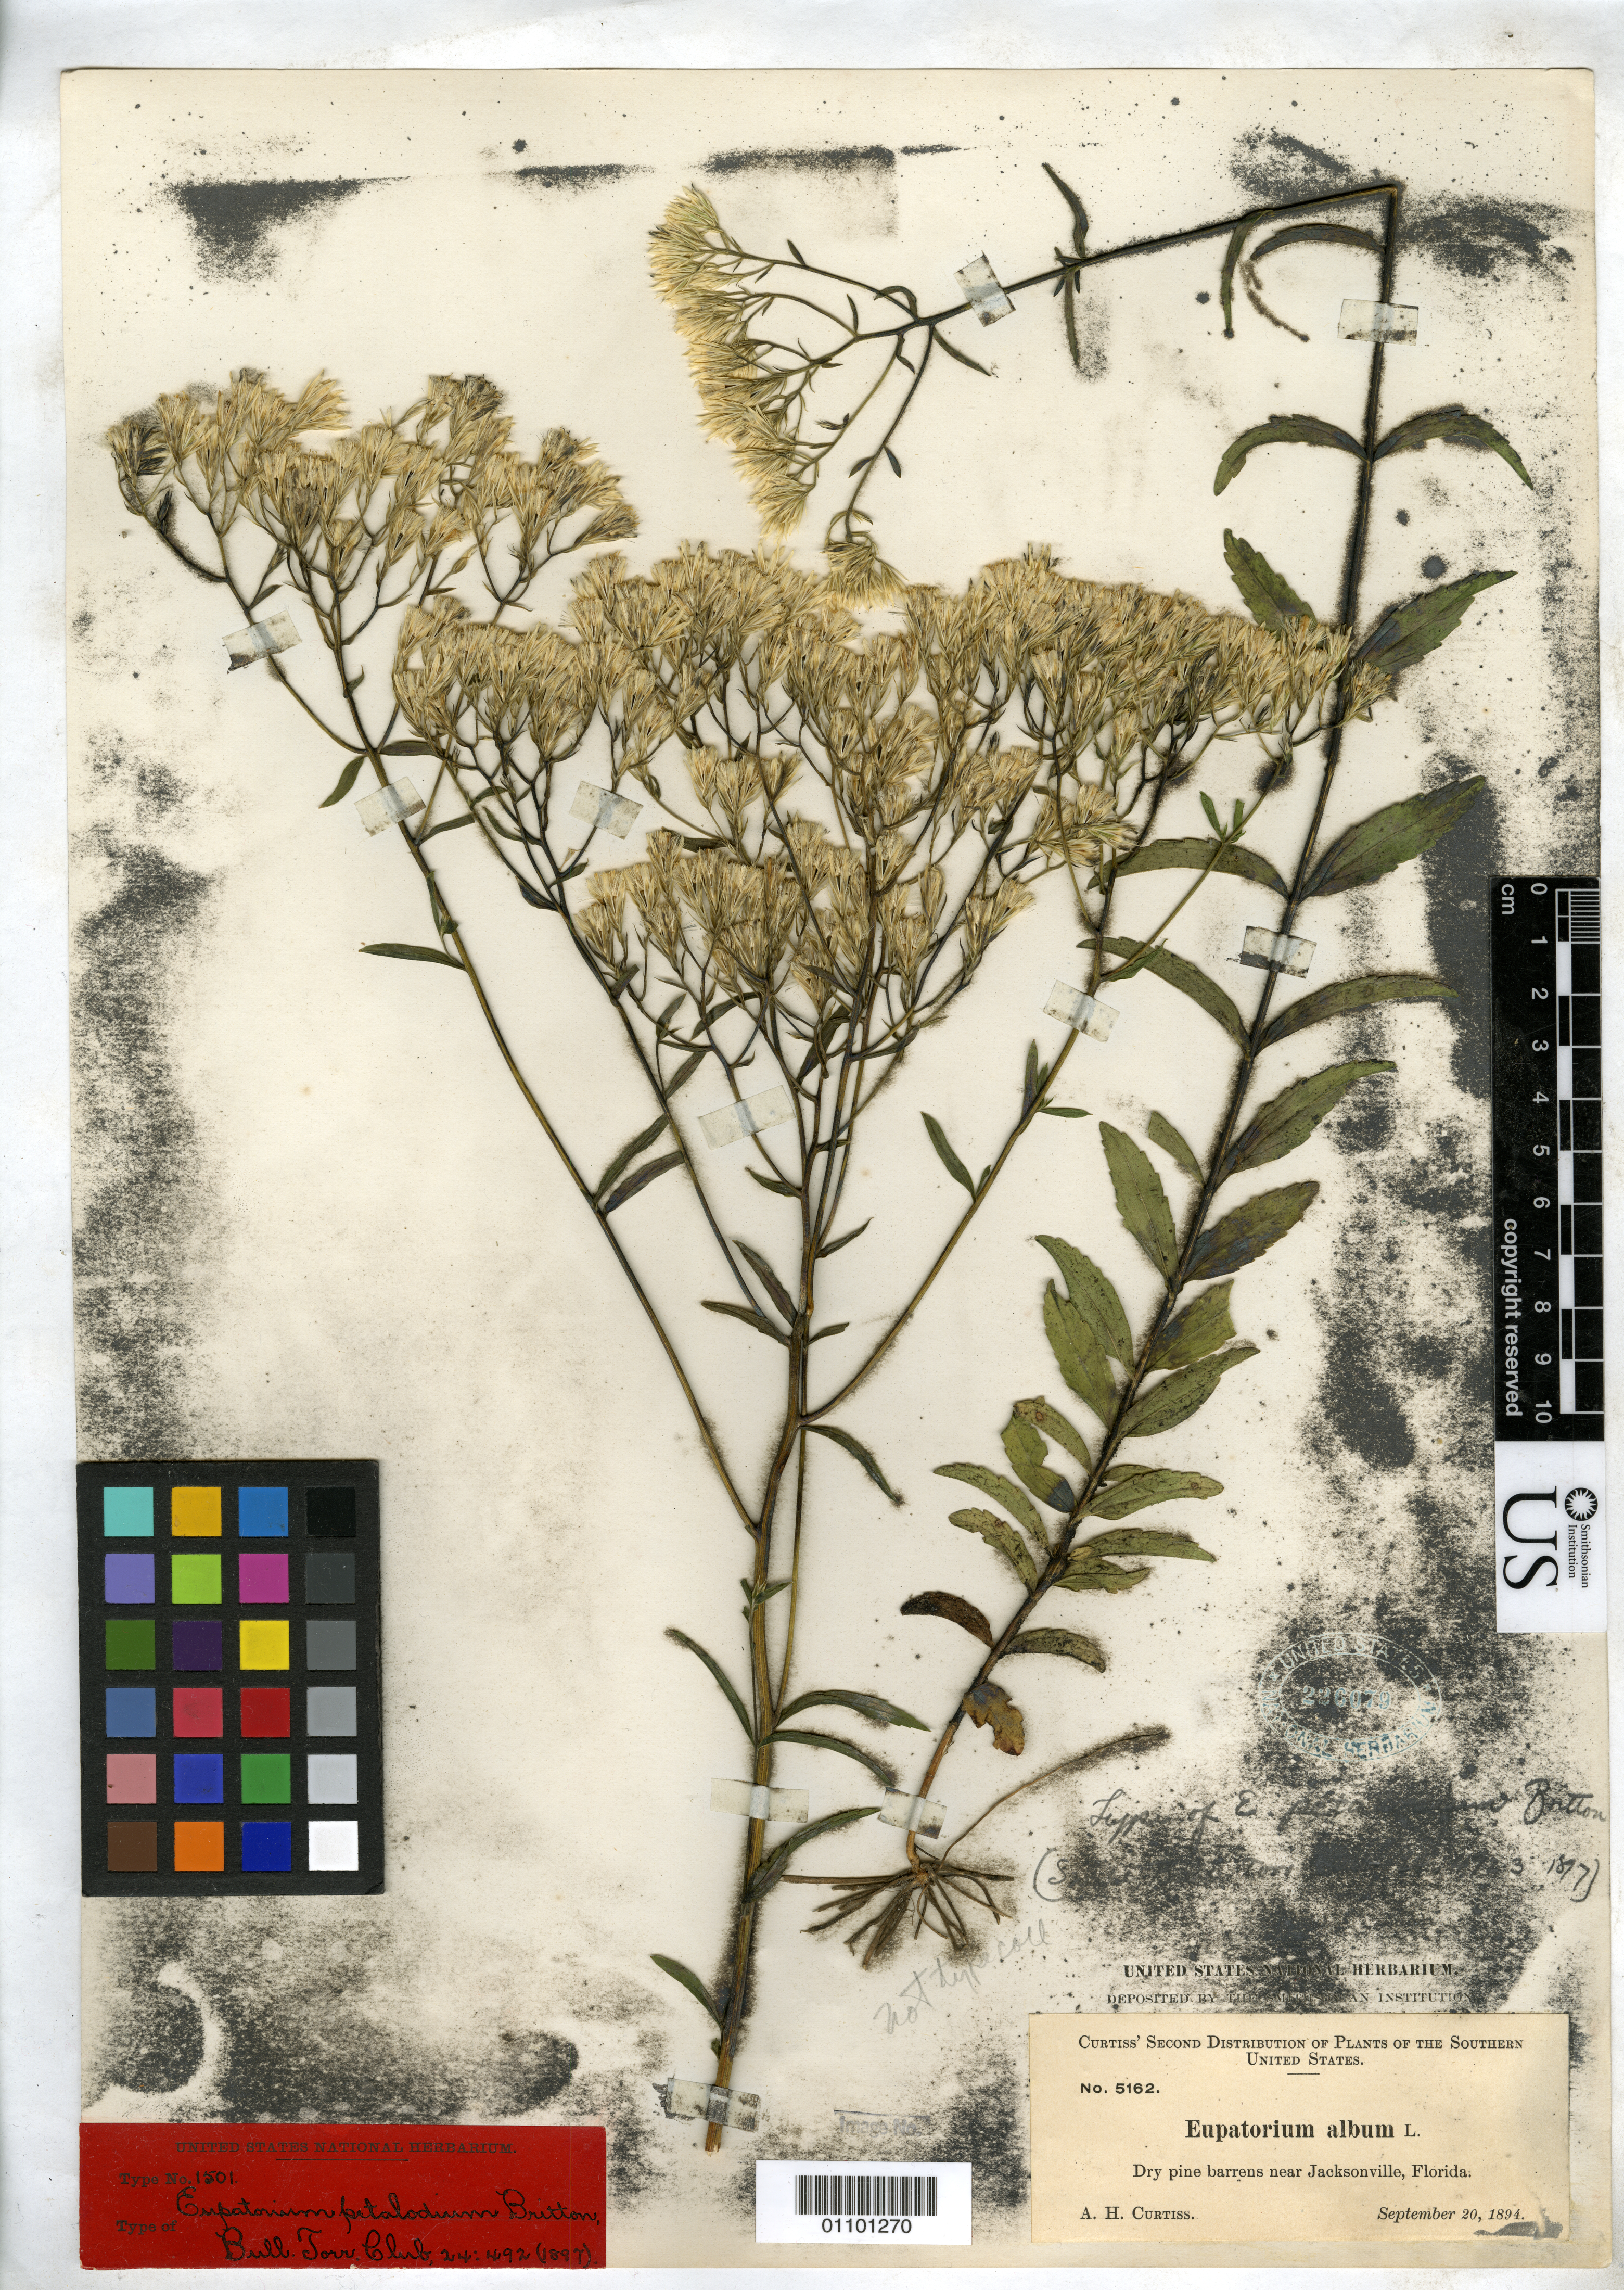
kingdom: Plantae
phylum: Tracheophyta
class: Magnoliopsida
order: Asterales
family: Asteraceae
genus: Eupatorium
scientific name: Eupatorium petaloideum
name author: Britton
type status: Syntype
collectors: A. H. Curtiss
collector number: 5162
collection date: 1894-09-20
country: United States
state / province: Florida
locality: Near Jacksonville.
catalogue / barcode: US 226079